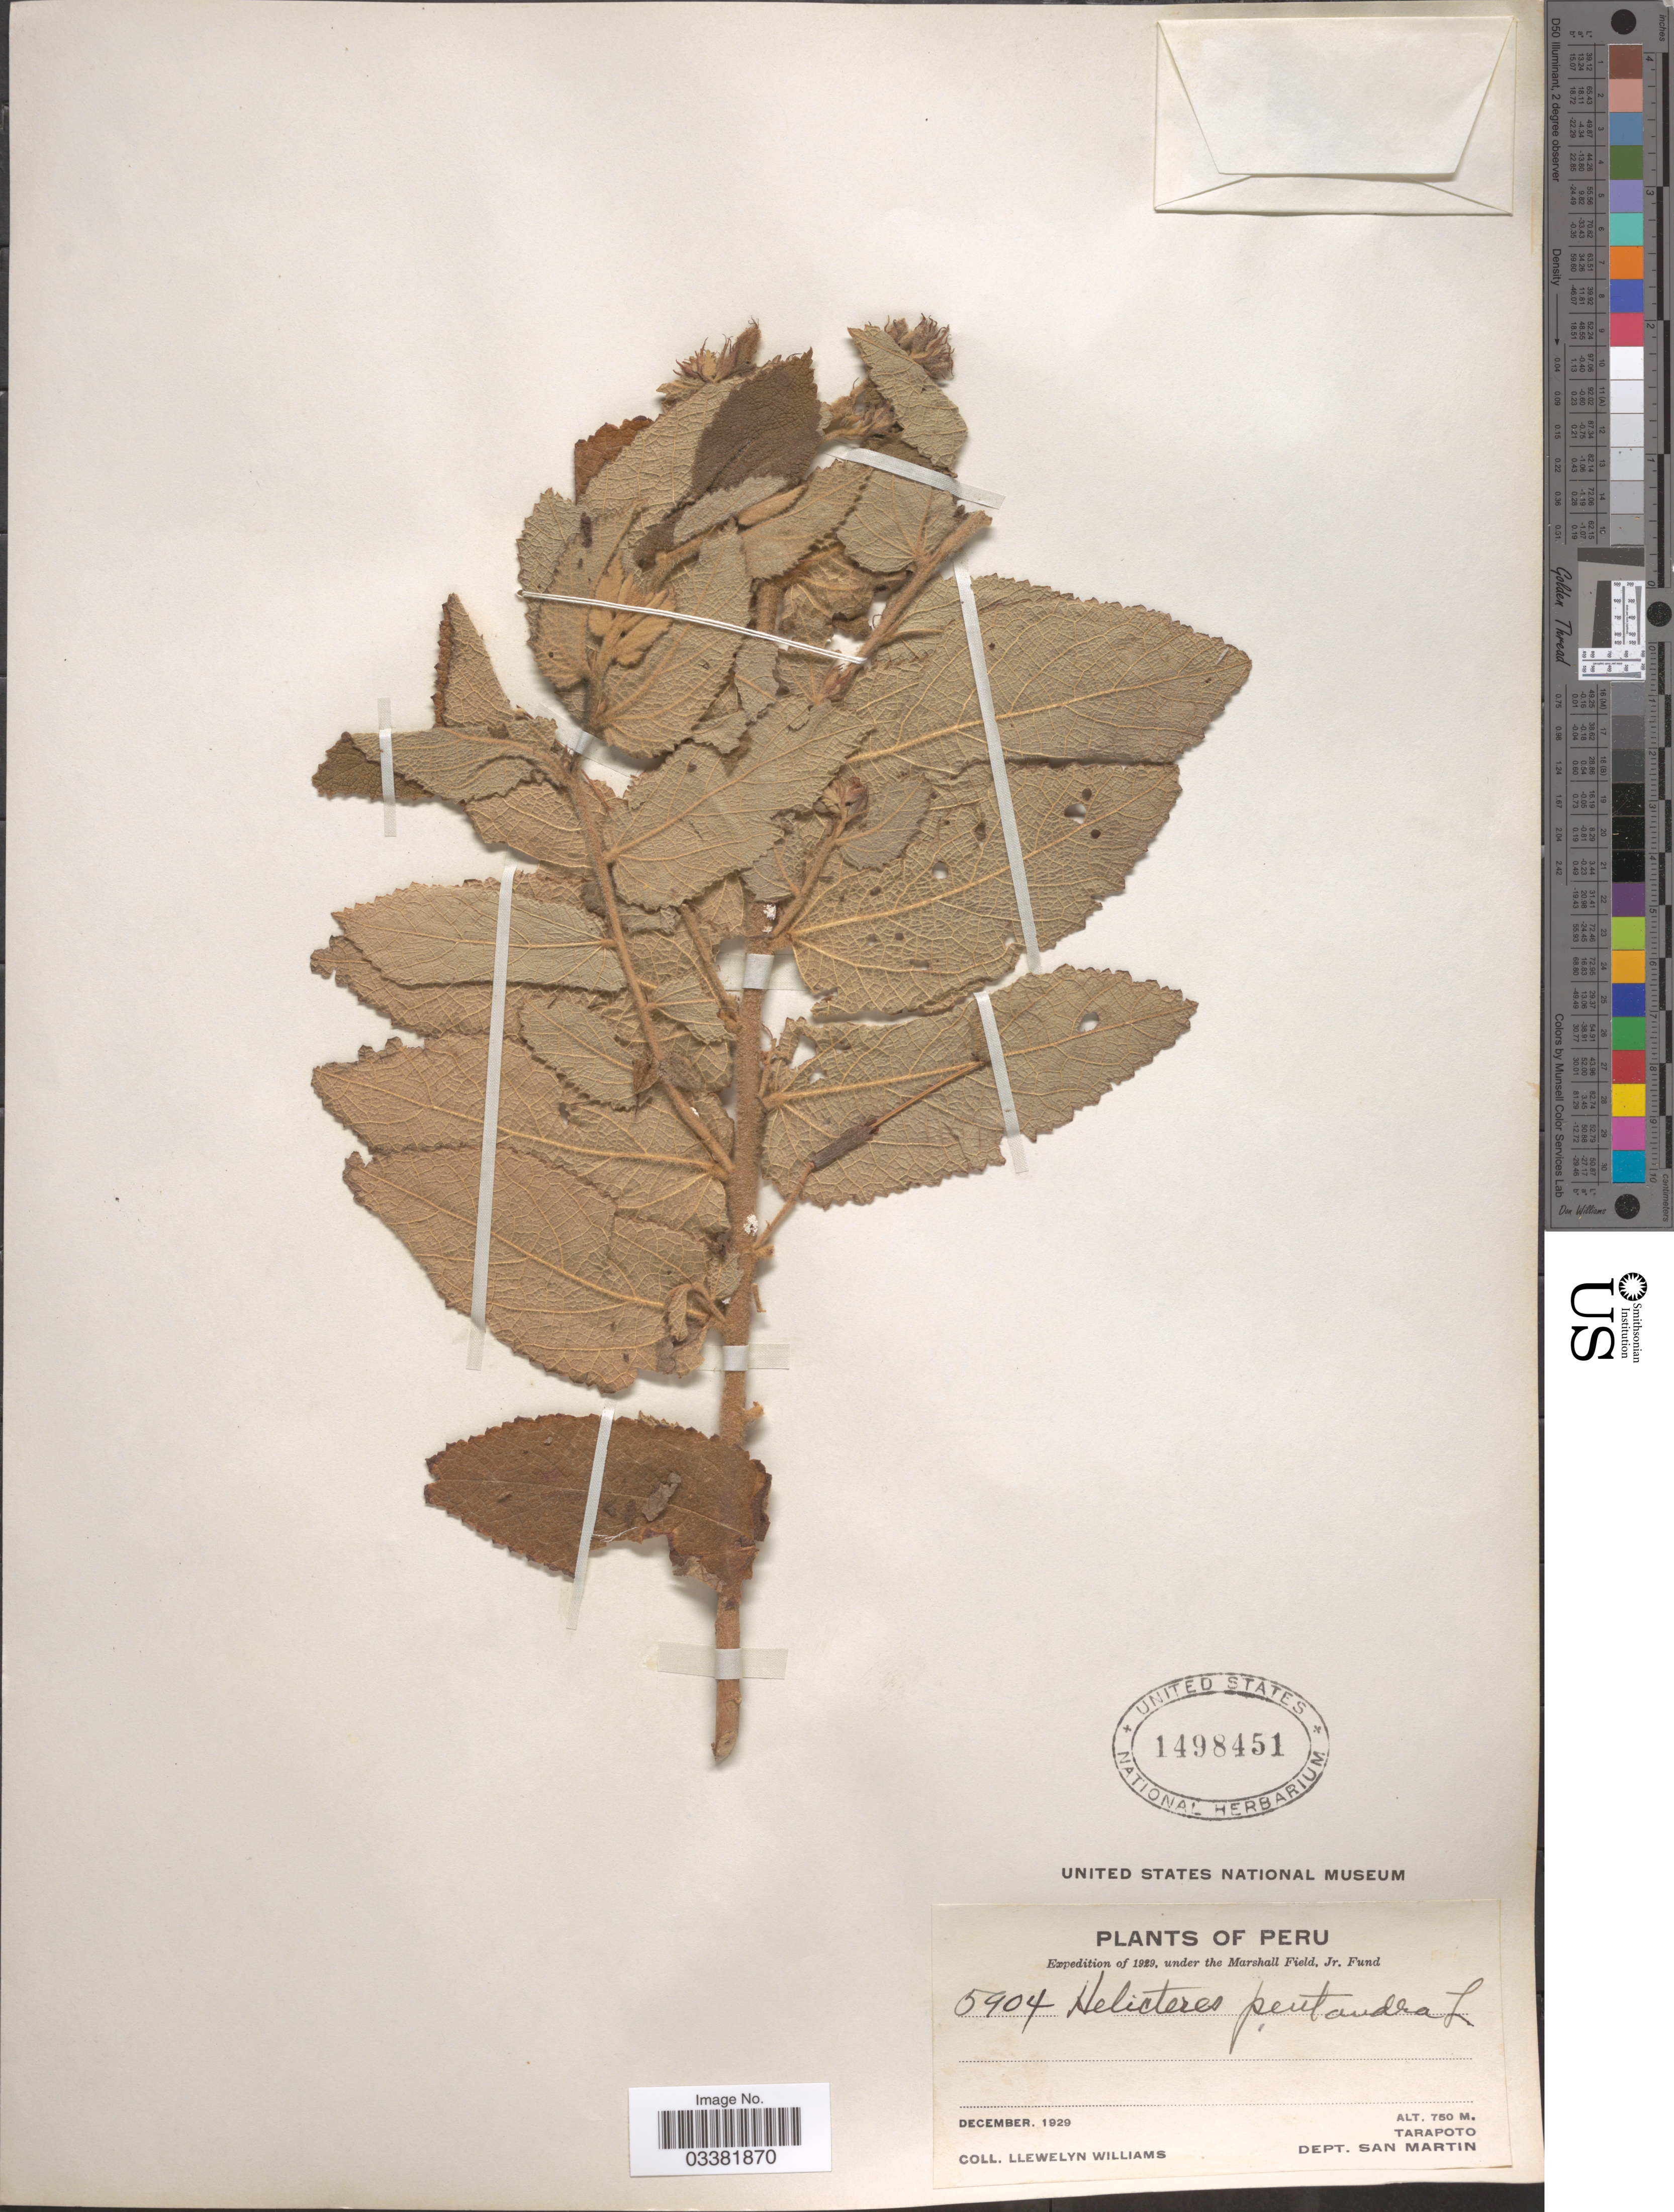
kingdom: Plantae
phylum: Tracheophyta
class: Magnoliopsida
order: Malvales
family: Malvaceae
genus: Helicteres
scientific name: Helicteres pentandra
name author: L.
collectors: Ll. Williams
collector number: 5904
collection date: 1929-12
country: Peru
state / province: San Martín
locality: Tarapoto. Dept. San Martin.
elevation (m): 750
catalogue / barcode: US 1498451